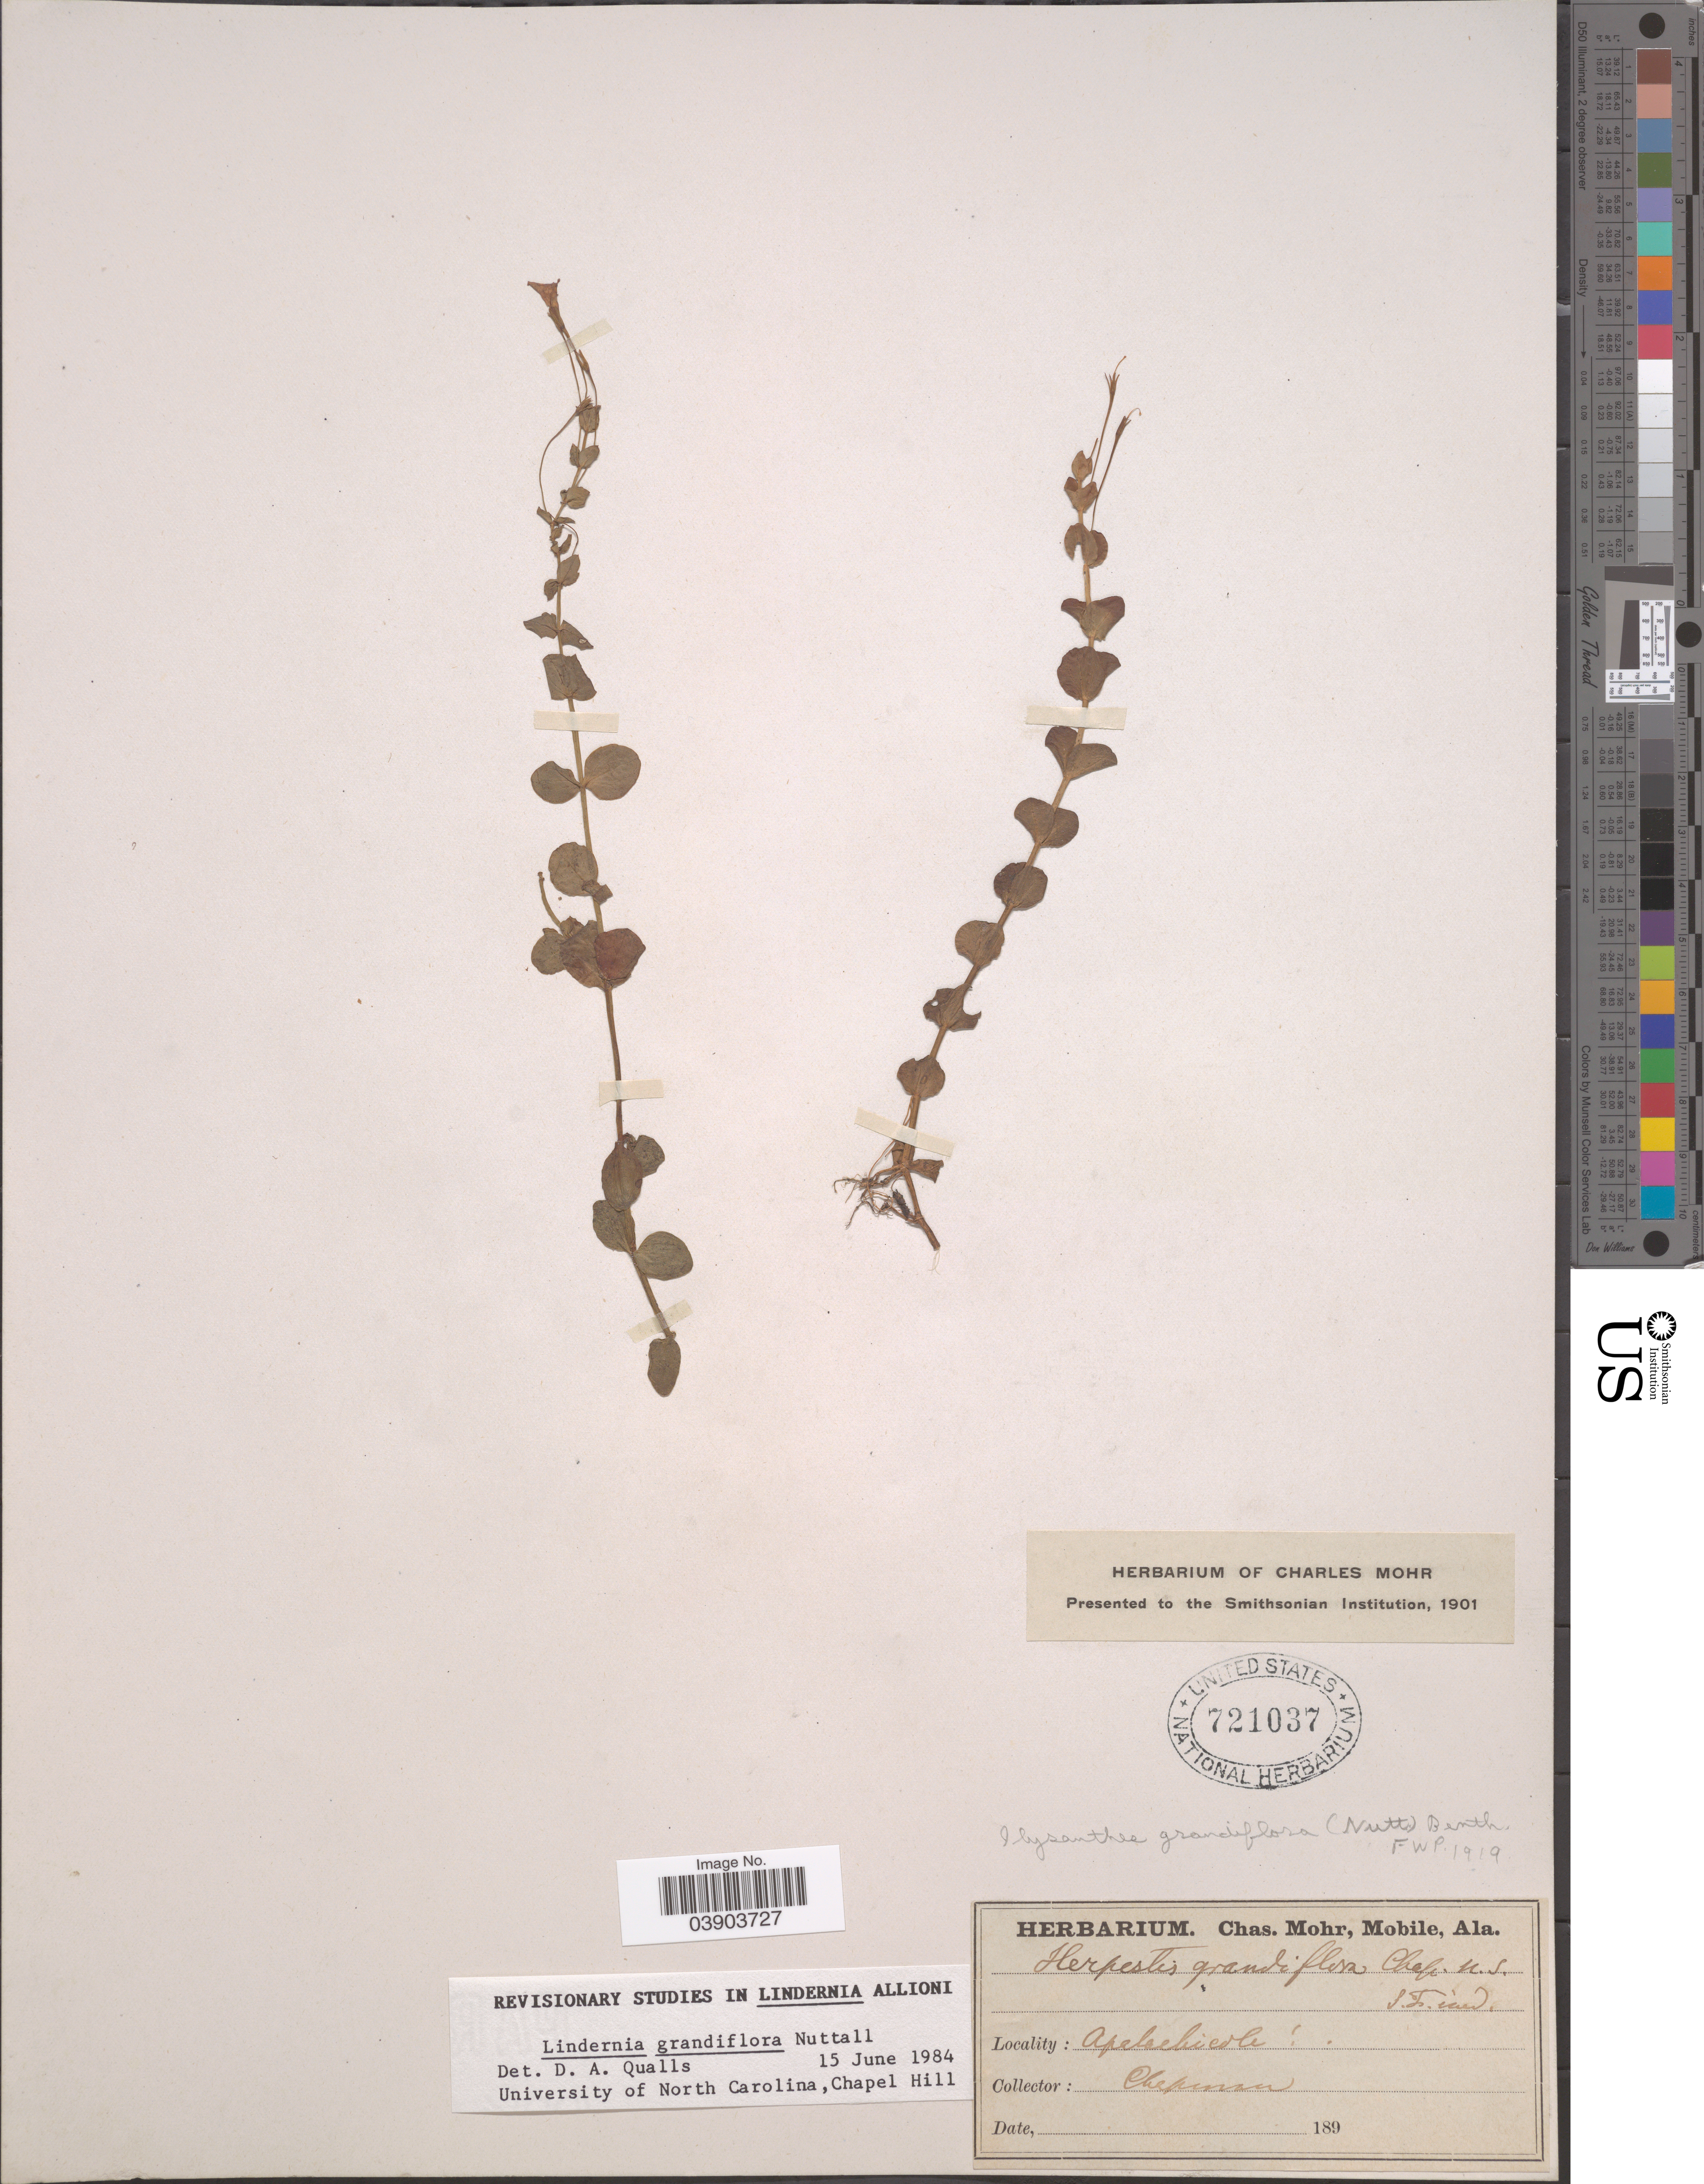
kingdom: Plantae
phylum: Tracheophyta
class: Magnoliopsida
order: Lamiales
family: Linderniaceae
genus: Lindernia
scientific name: Lindernia grandiflora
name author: Nutt.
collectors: A. Chapman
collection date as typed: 189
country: United States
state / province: Florida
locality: Apalachicola.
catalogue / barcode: US 721037